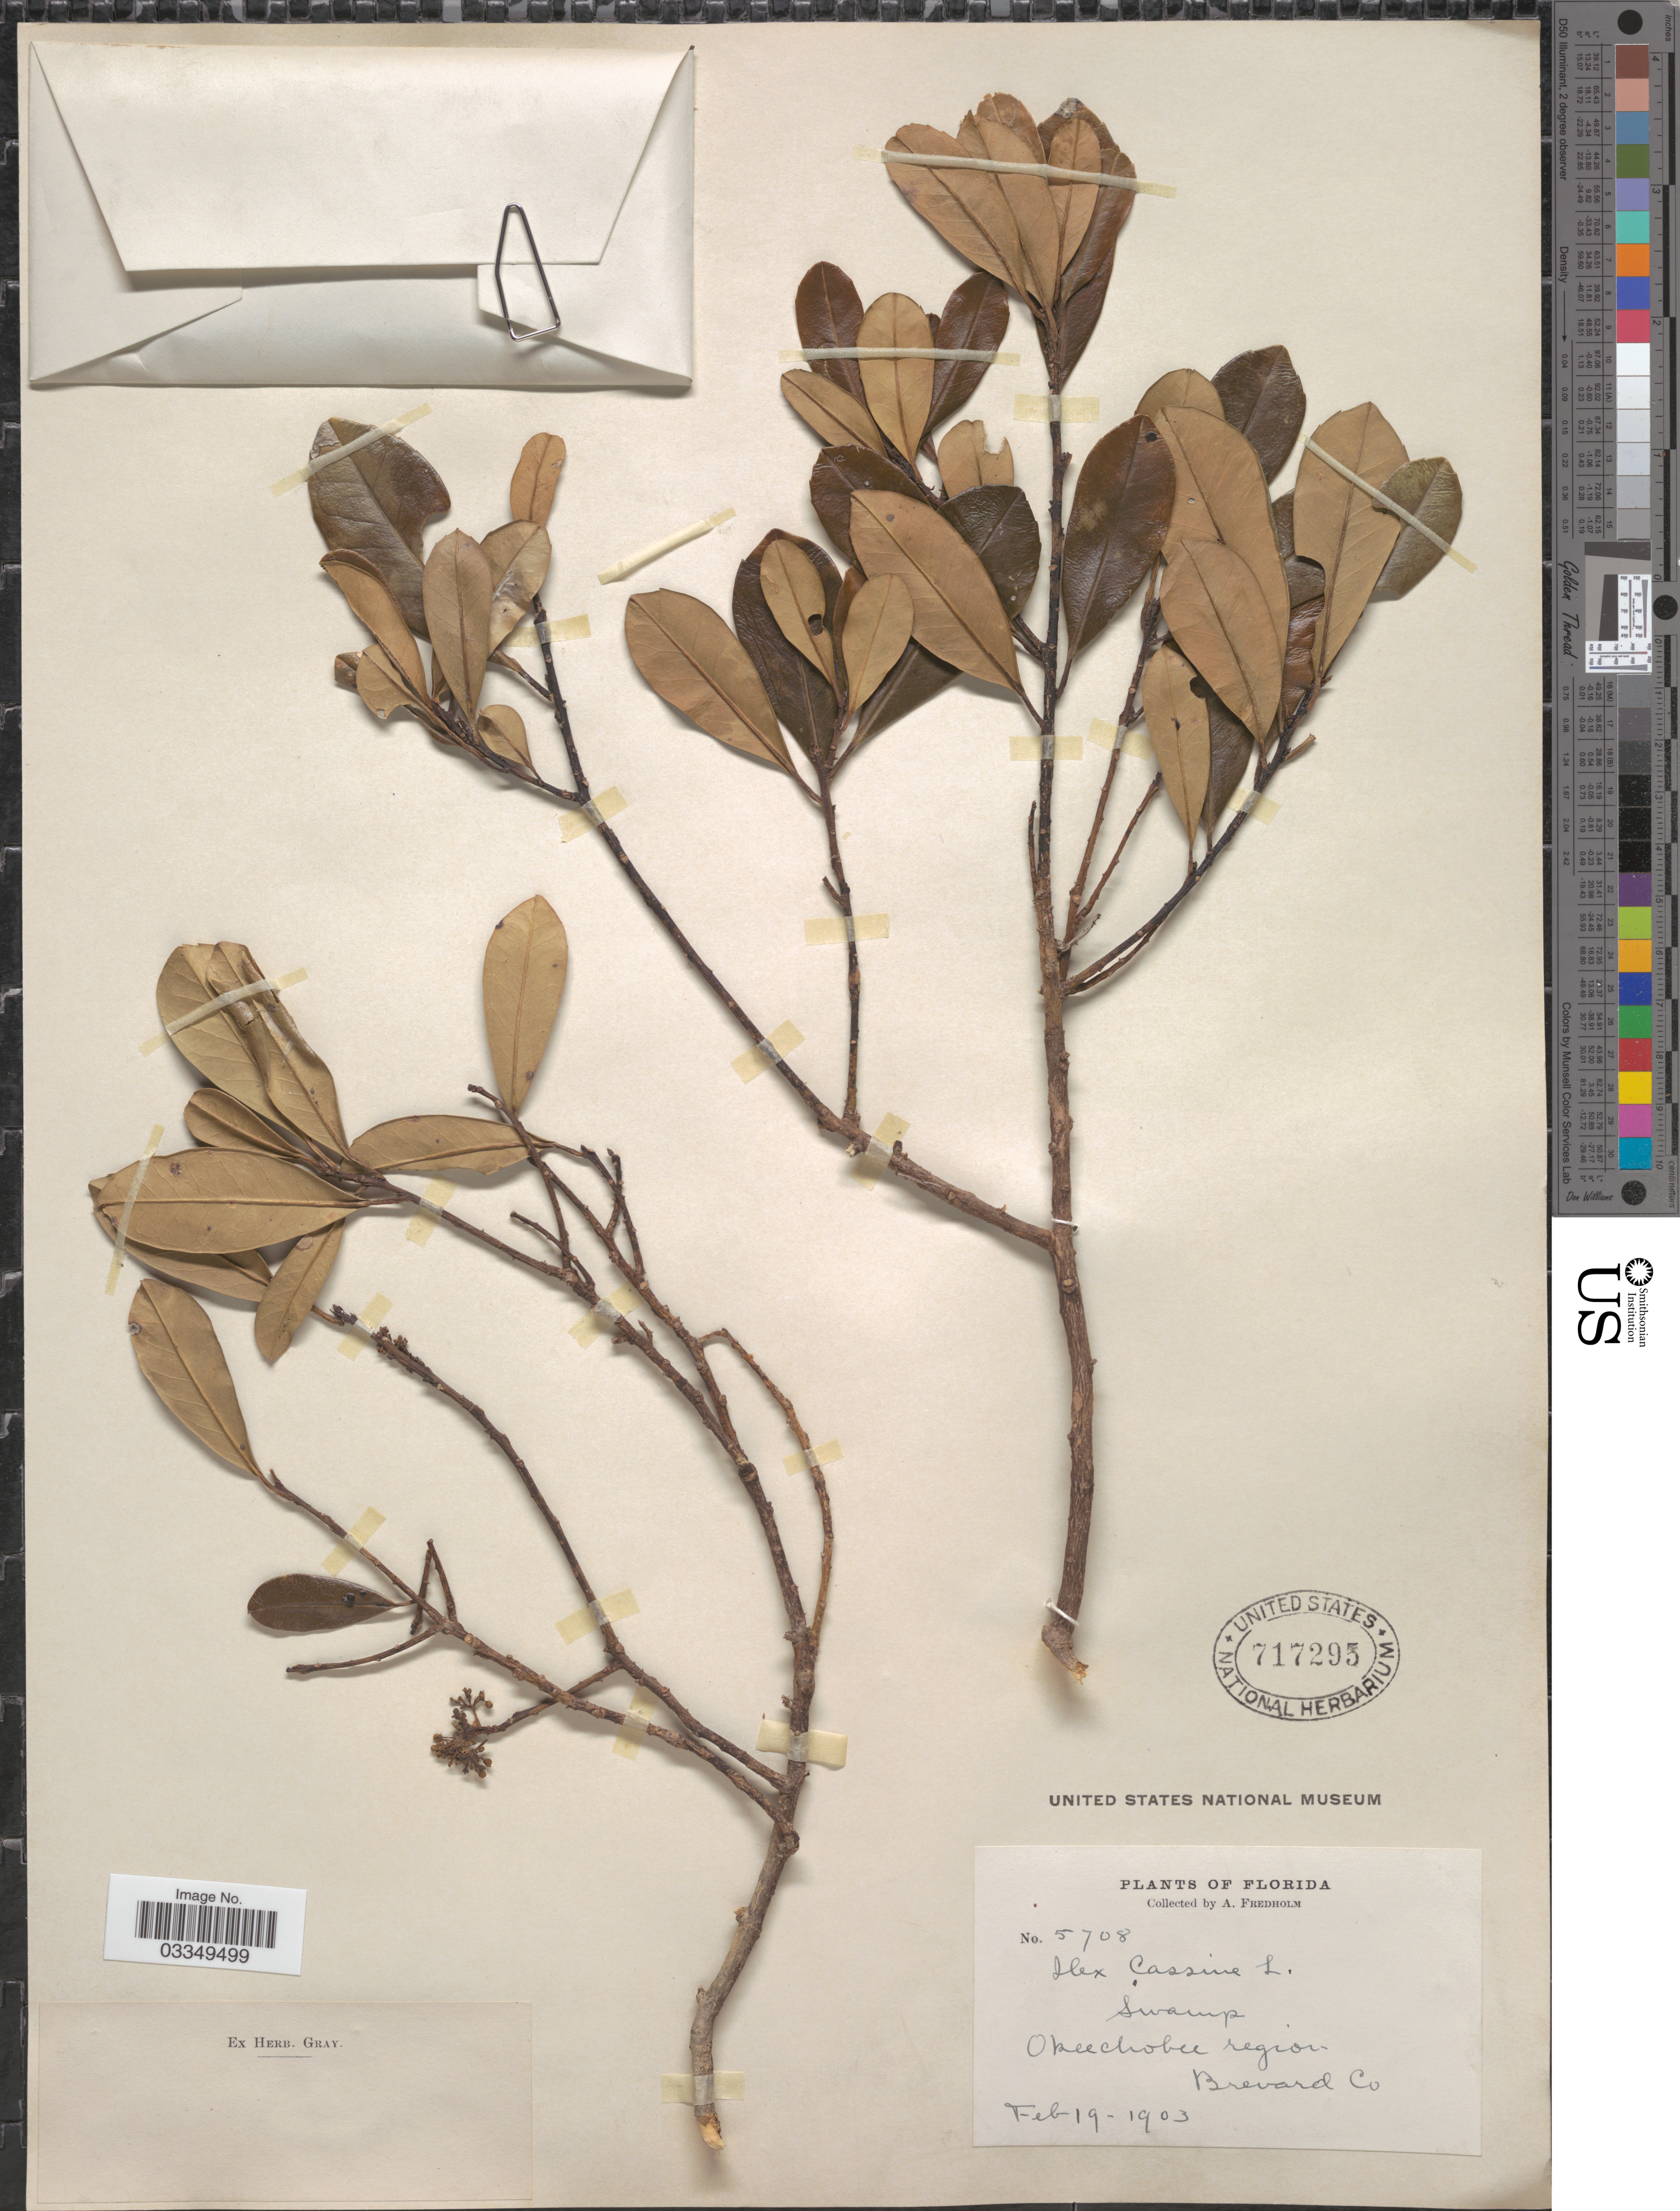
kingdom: Plantae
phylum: Tracheophyta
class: Magnoliopsida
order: Aquifoliales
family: Aquifoliaceae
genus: Ilex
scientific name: Ilex cassine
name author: L.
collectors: A. Fredholm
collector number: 5708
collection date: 1903-02-19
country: United States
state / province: Florida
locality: Okeechokee region, Brevard Co.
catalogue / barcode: US 717295